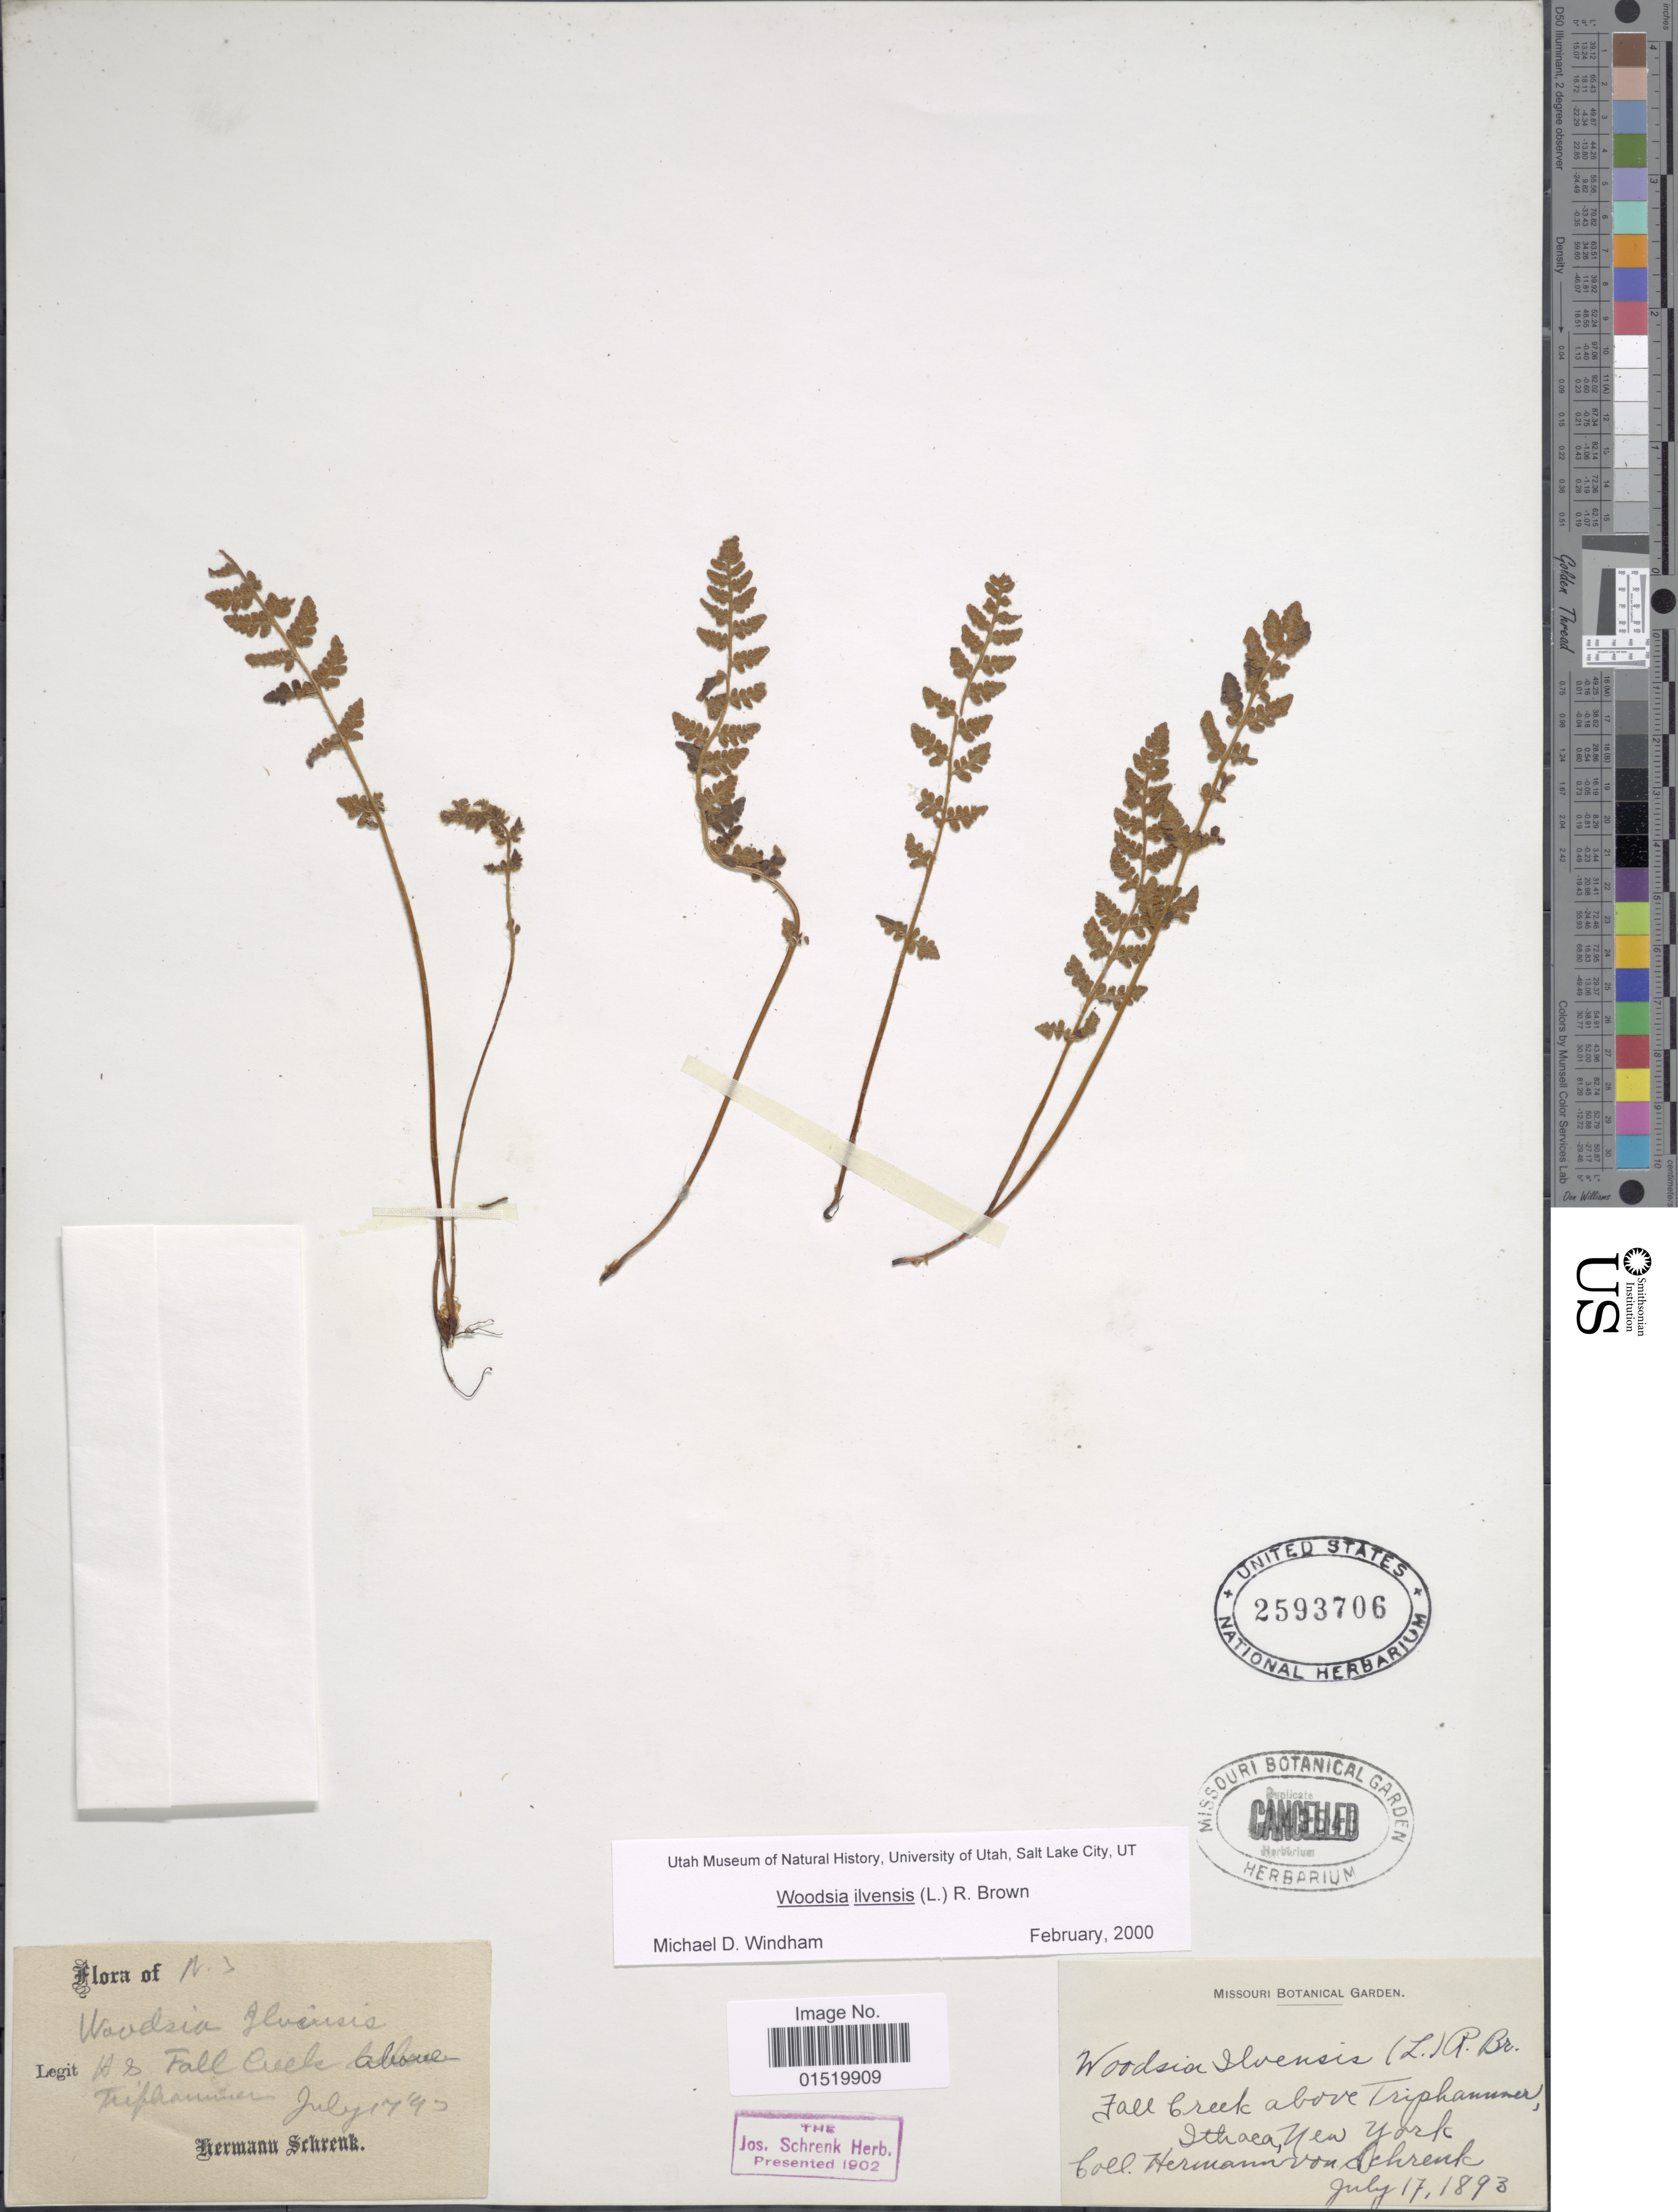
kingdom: Plantae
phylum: Tracheophyta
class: Polypodiopsida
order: Polypodiales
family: Woodsiaceae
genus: Woodsia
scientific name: Woodsia ilvensis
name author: (L.) R. Br.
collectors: H. v. Schrenk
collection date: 1893-07-17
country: United States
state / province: New York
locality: Fall Creek above Triphanna, Ithaca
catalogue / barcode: US 2593706